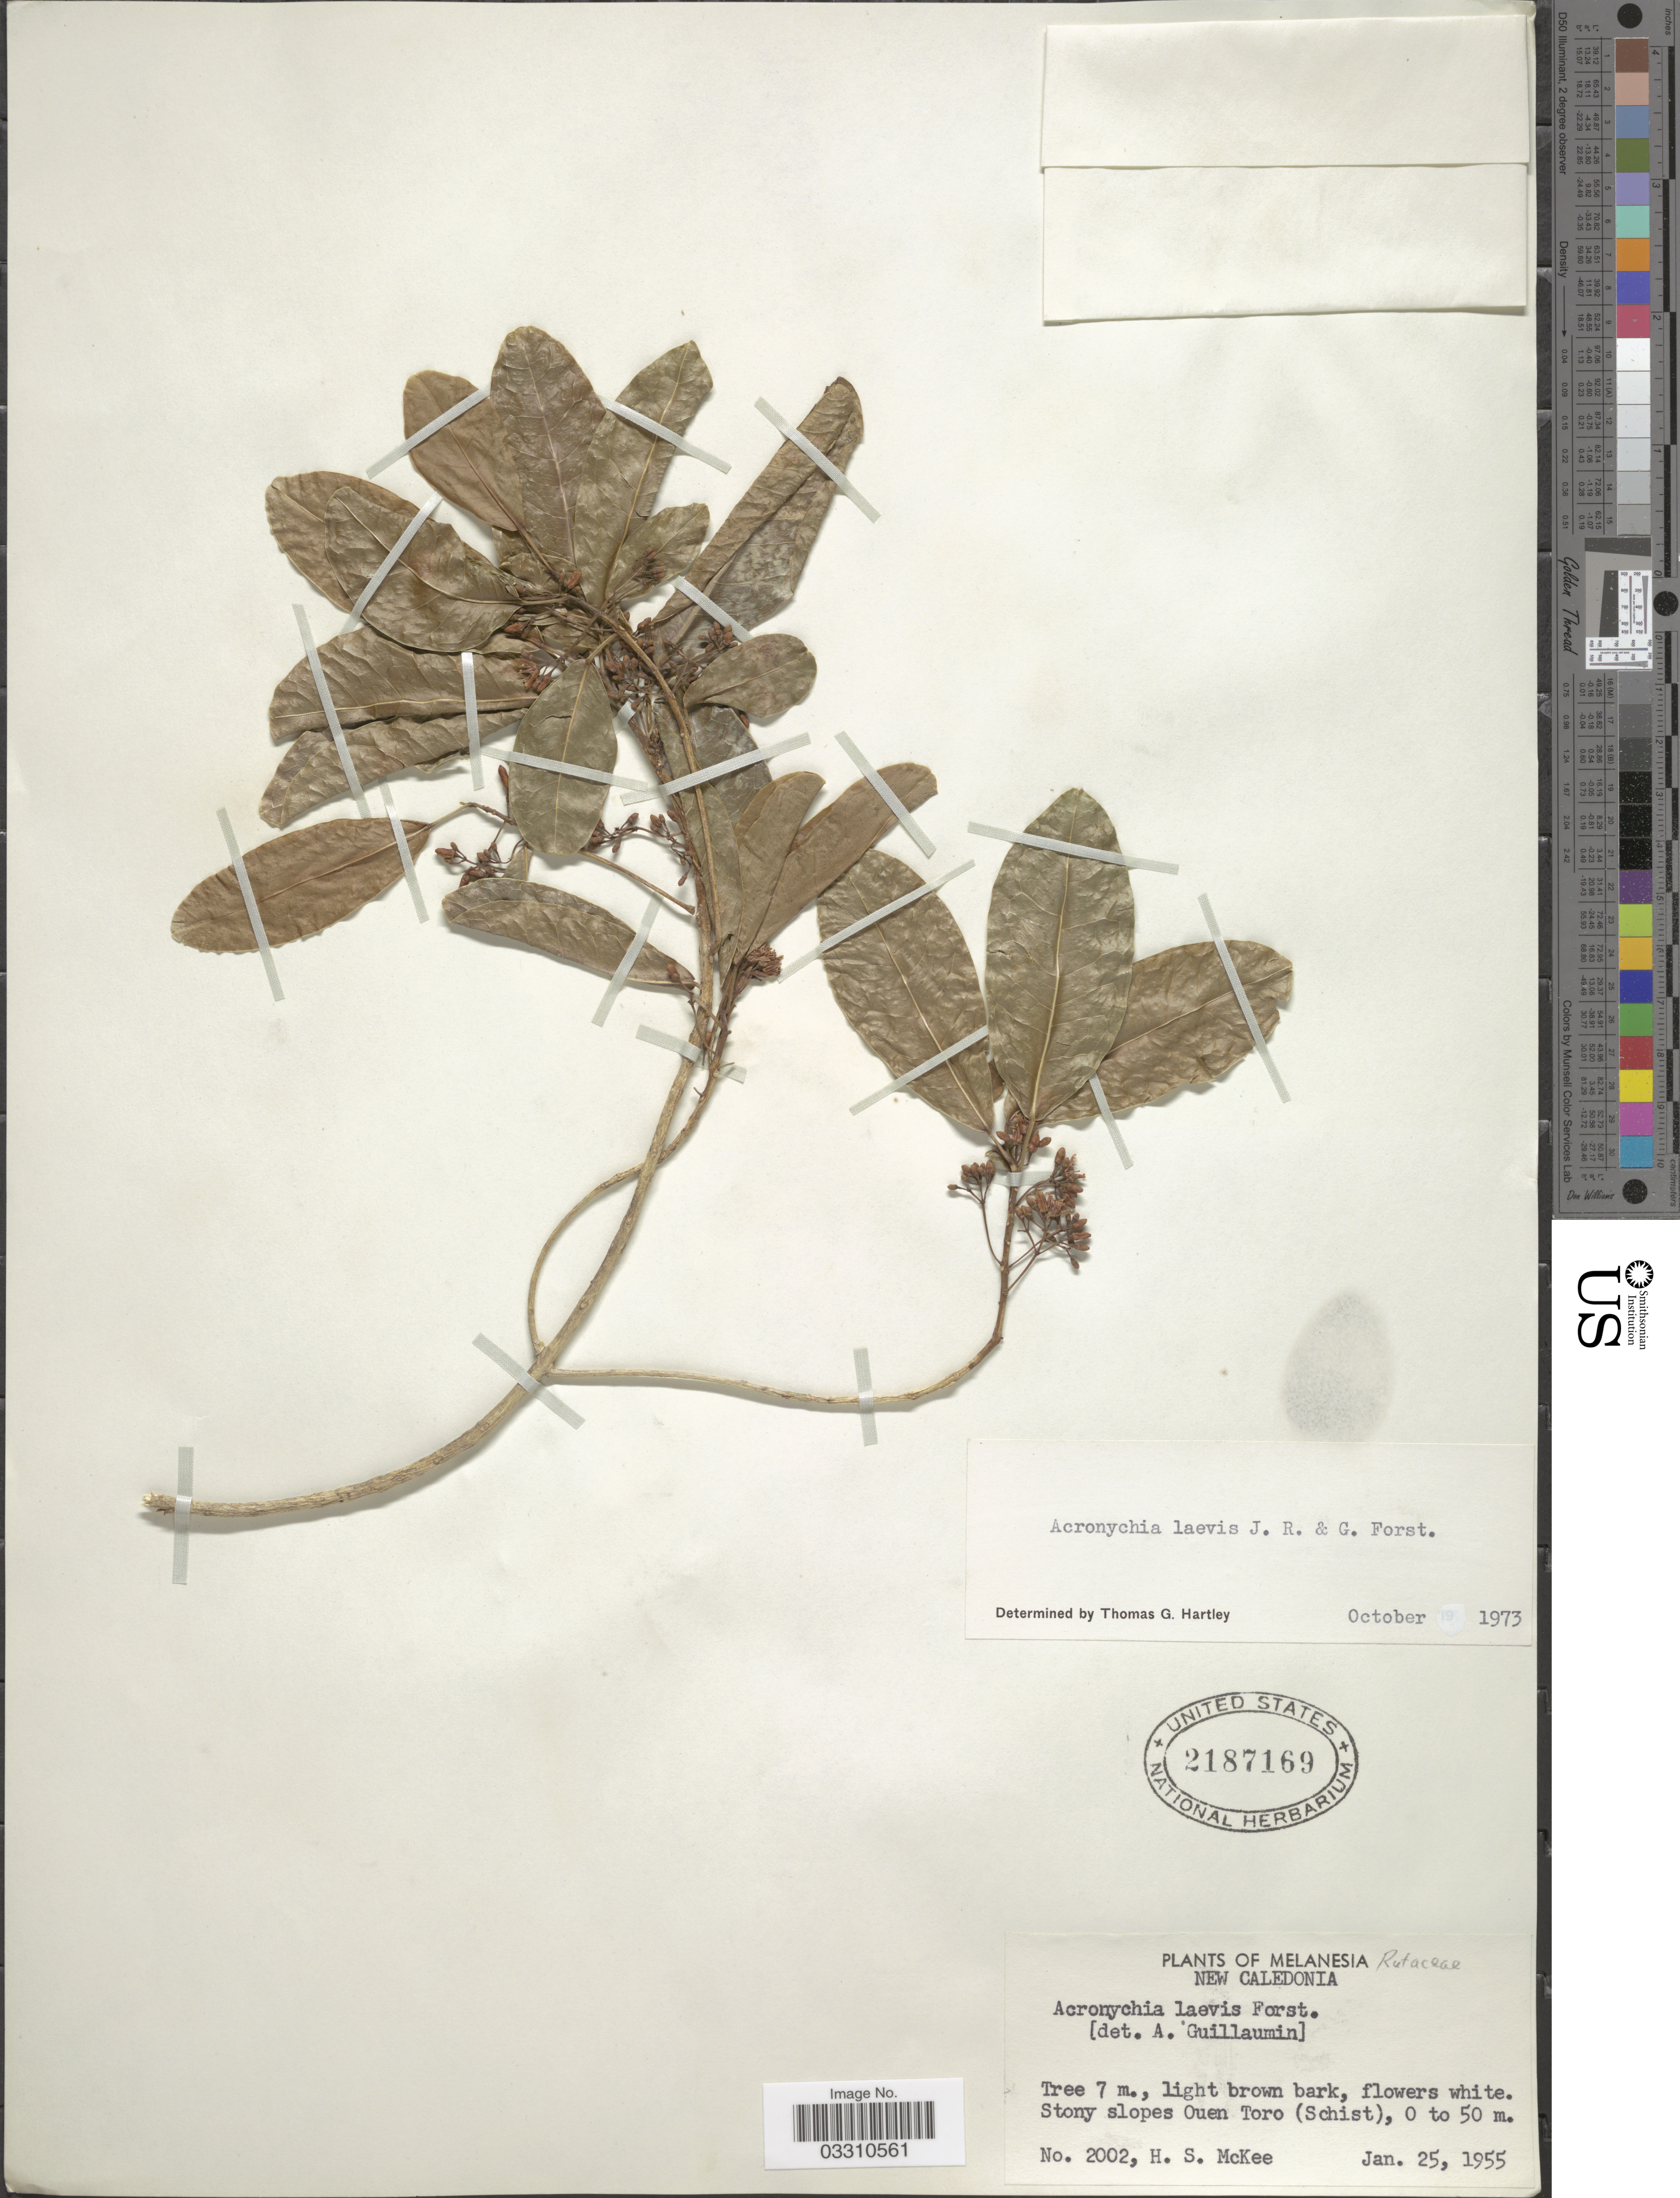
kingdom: Plantae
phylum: Tracheophyta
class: Magnoliopsida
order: Sapindales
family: Rutaceae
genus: Acronychia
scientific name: Acronychia laevis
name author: J.R. Forst. & G. Forst.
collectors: H. S. McKee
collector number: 2002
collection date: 1955-01-25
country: New Caledonia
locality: Stony slopes Ouen Toro (Schist).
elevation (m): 0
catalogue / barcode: US 2187169